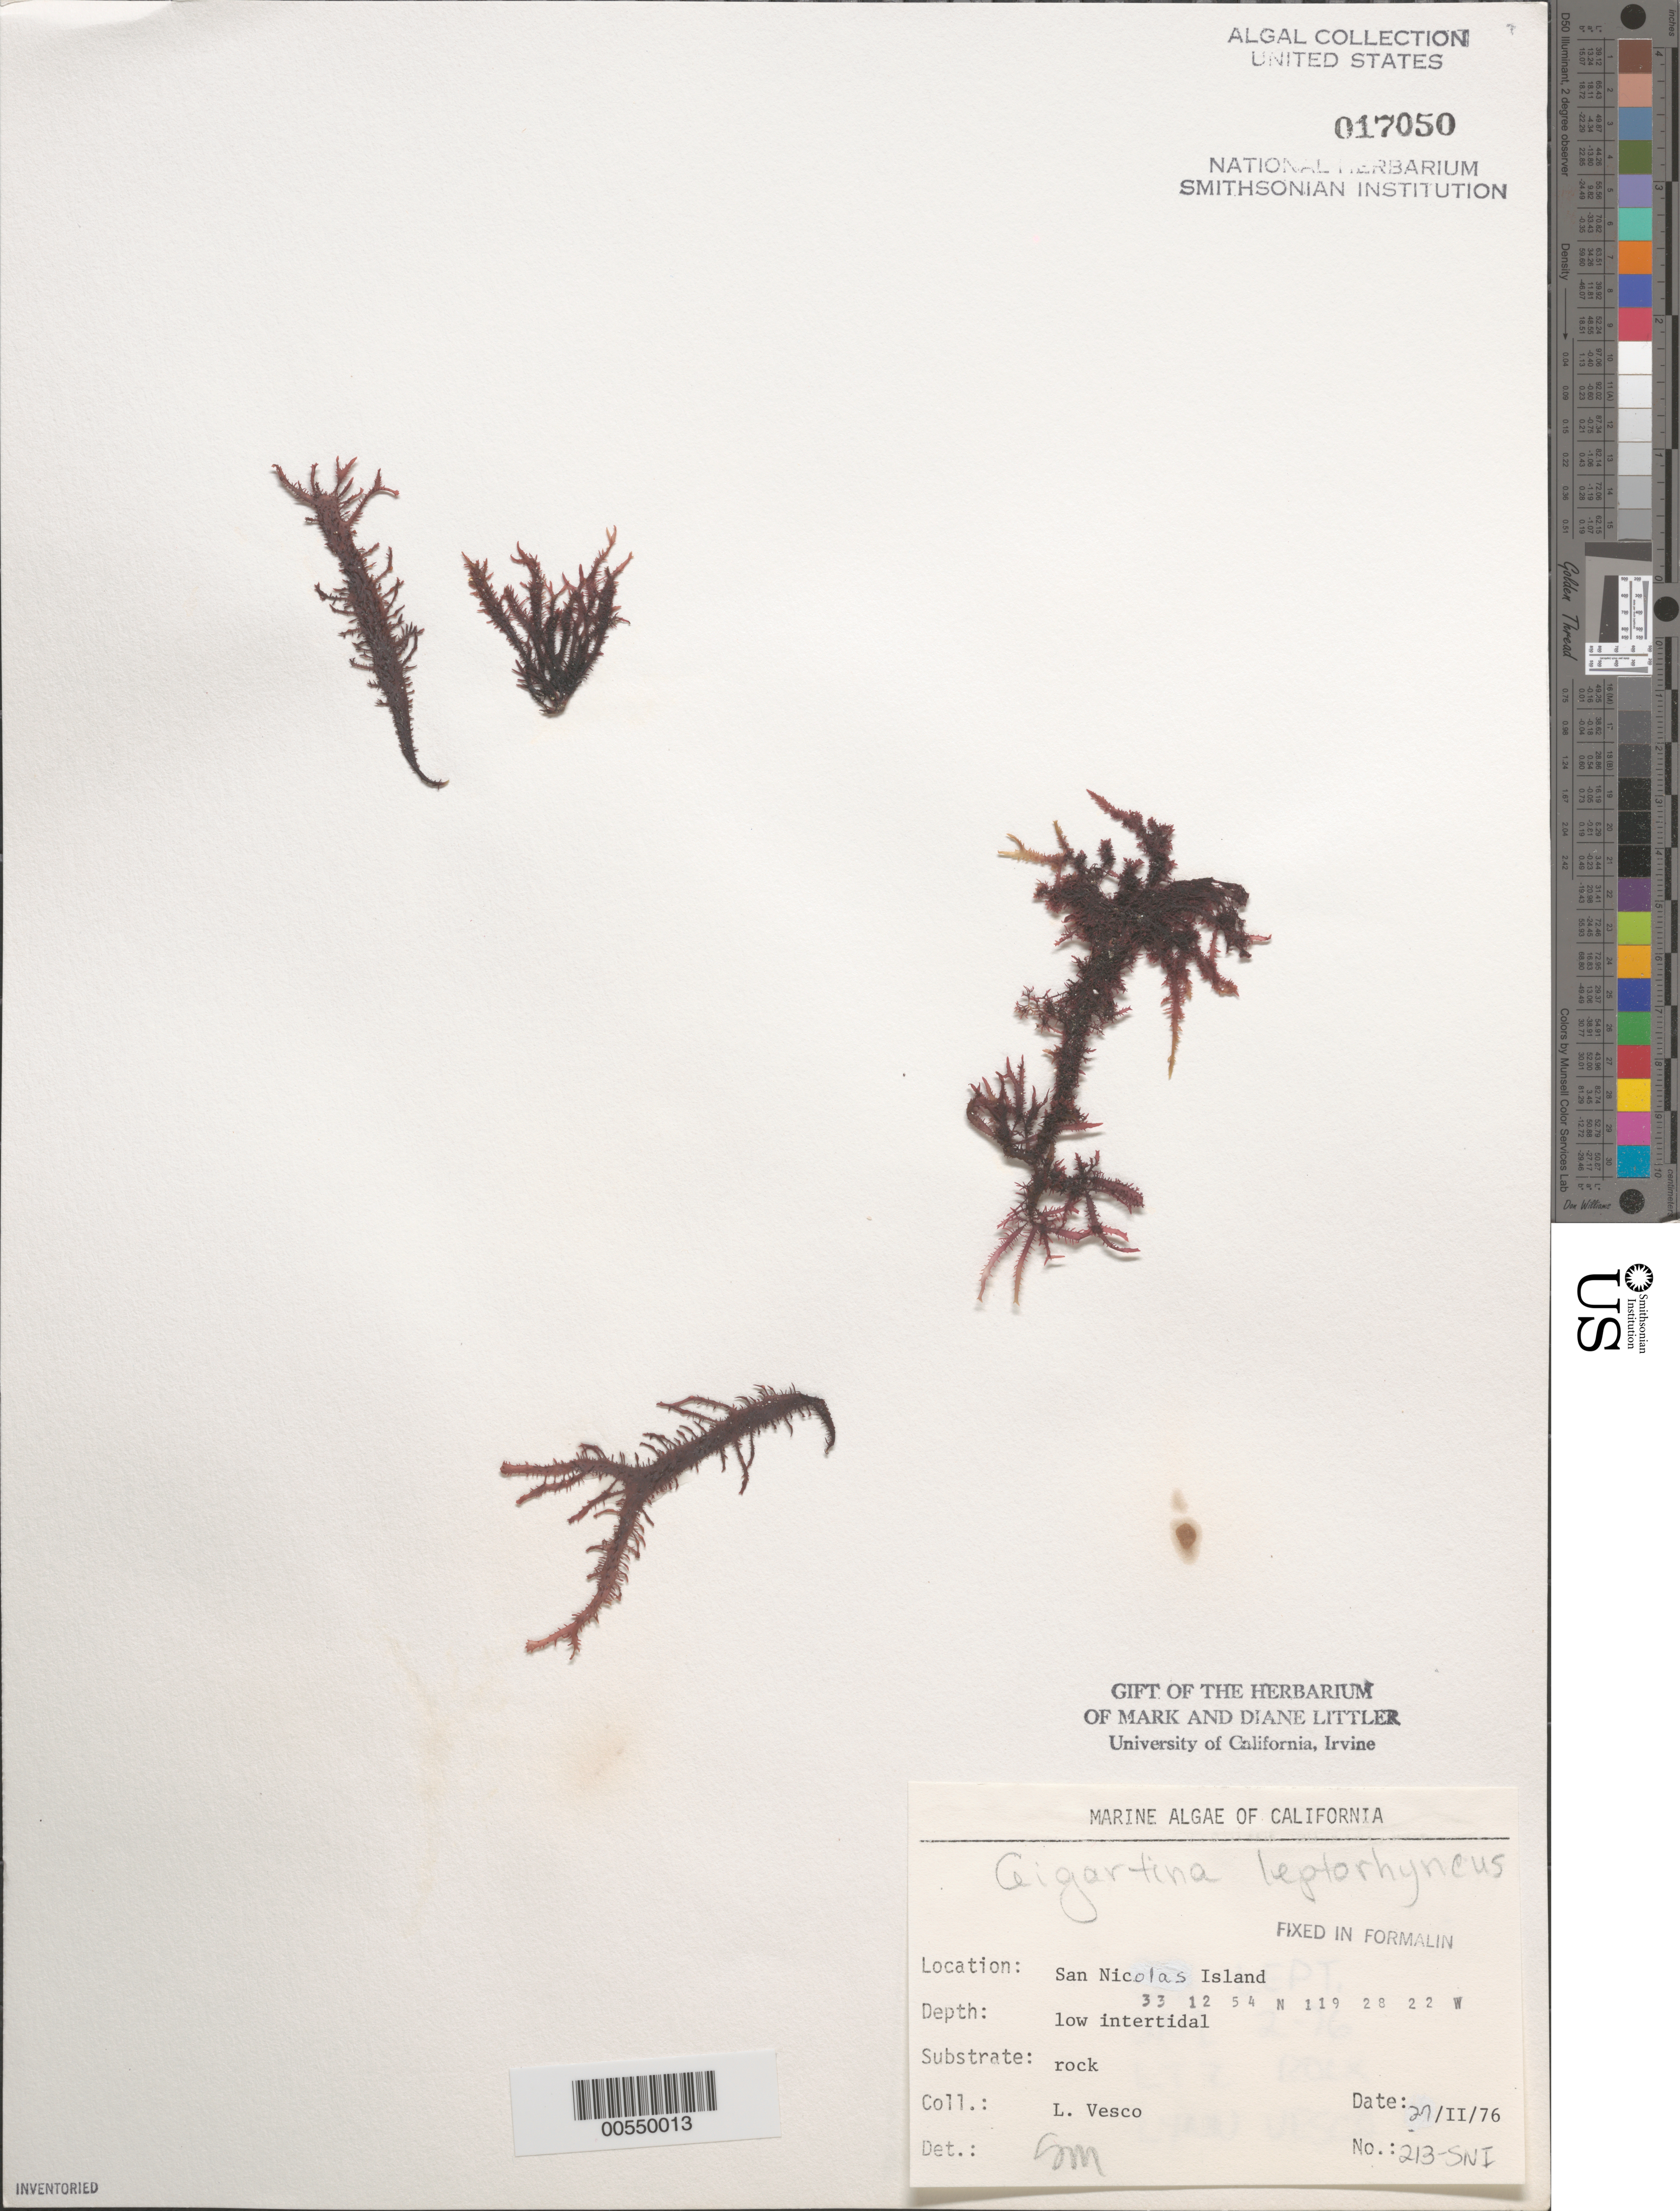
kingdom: Plantae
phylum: Rhodophyta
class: Florideophyceae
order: Gigartinales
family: Gigartinaceae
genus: Mazzaella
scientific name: Mazzaella leptorhynchos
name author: (J. Agardh) Leister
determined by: Algae name updating Project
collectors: L. Vesco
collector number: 213-sni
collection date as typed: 27 Feb 1976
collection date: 1976-02-27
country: United States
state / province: California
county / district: Ventura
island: San Nicolas Island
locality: Dutch Harbor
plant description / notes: BLM-SOCALBIGHT Rocky Intertidal Survey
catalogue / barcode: US 17050